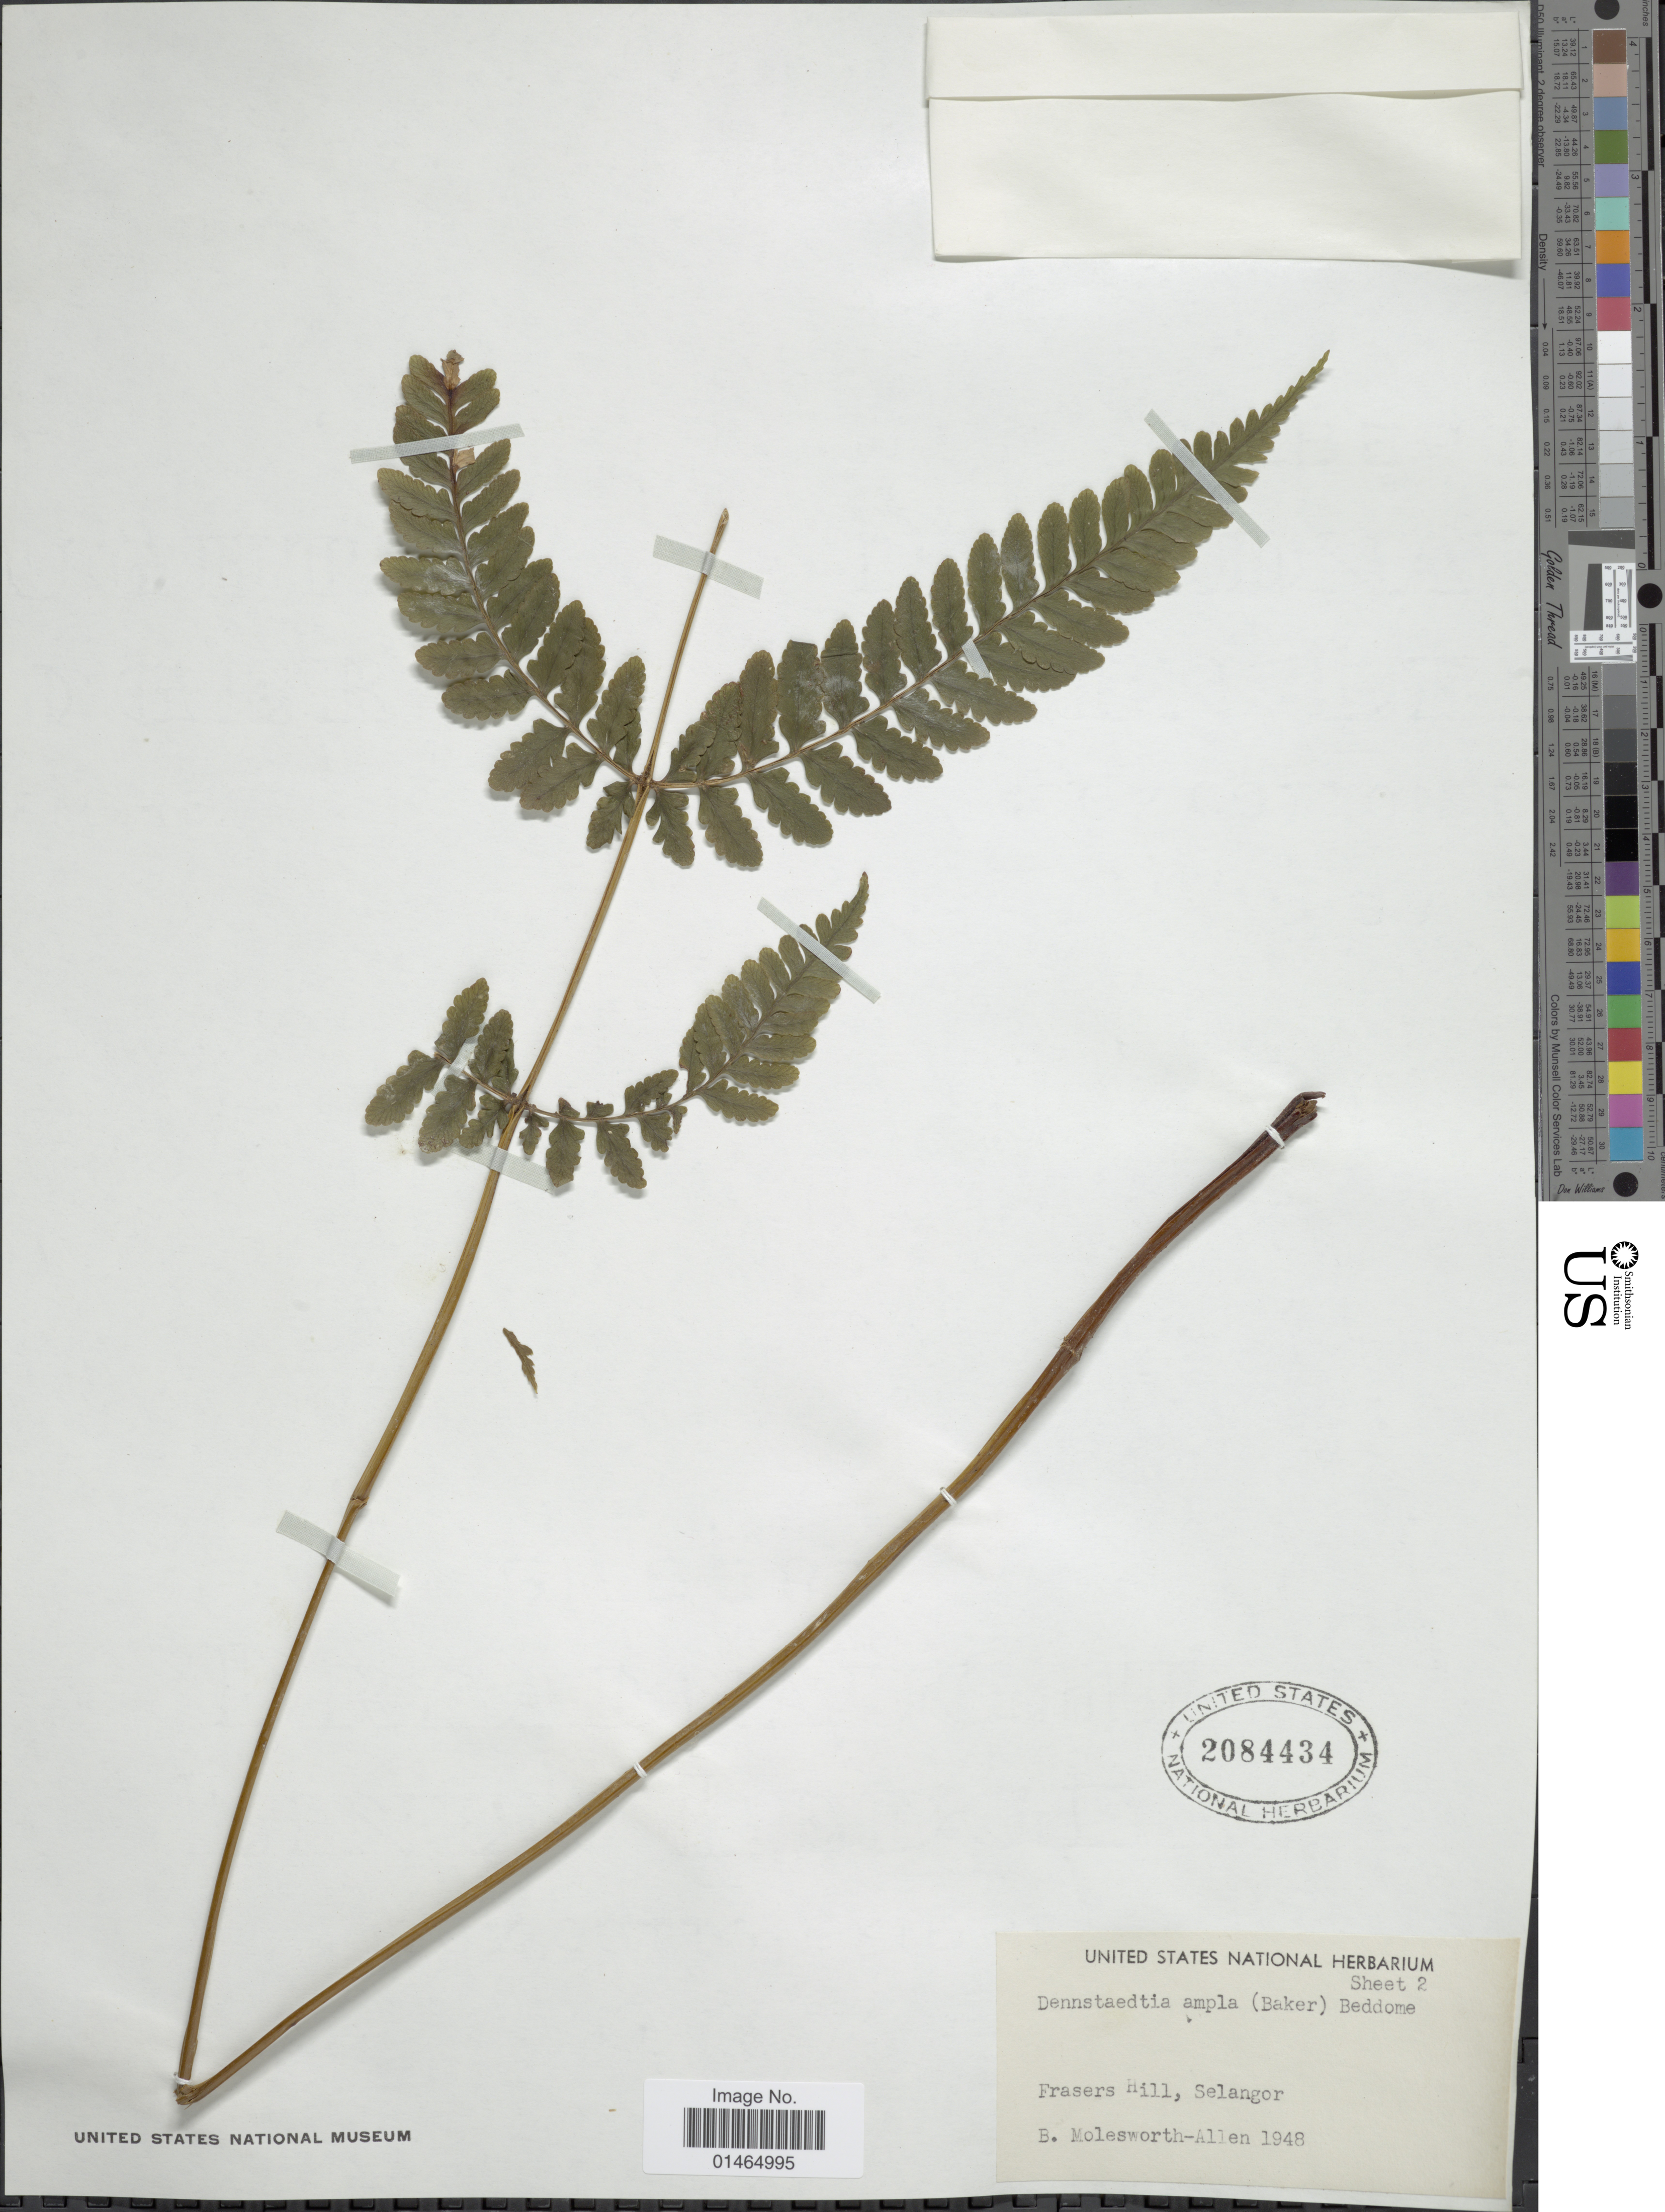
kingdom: Plantae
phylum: Tracheophyta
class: Polypodiopsida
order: Polypodiales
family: Dennstaedtiaceae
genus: Dennstaedtia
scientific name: Dennstaedtia ampla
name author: (Baker) Bedd.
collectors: B. E. G. Molesworth-Allen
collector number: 1948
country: Malaysia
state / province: Selangor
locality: Frasers Hill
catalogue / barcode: US 2084434